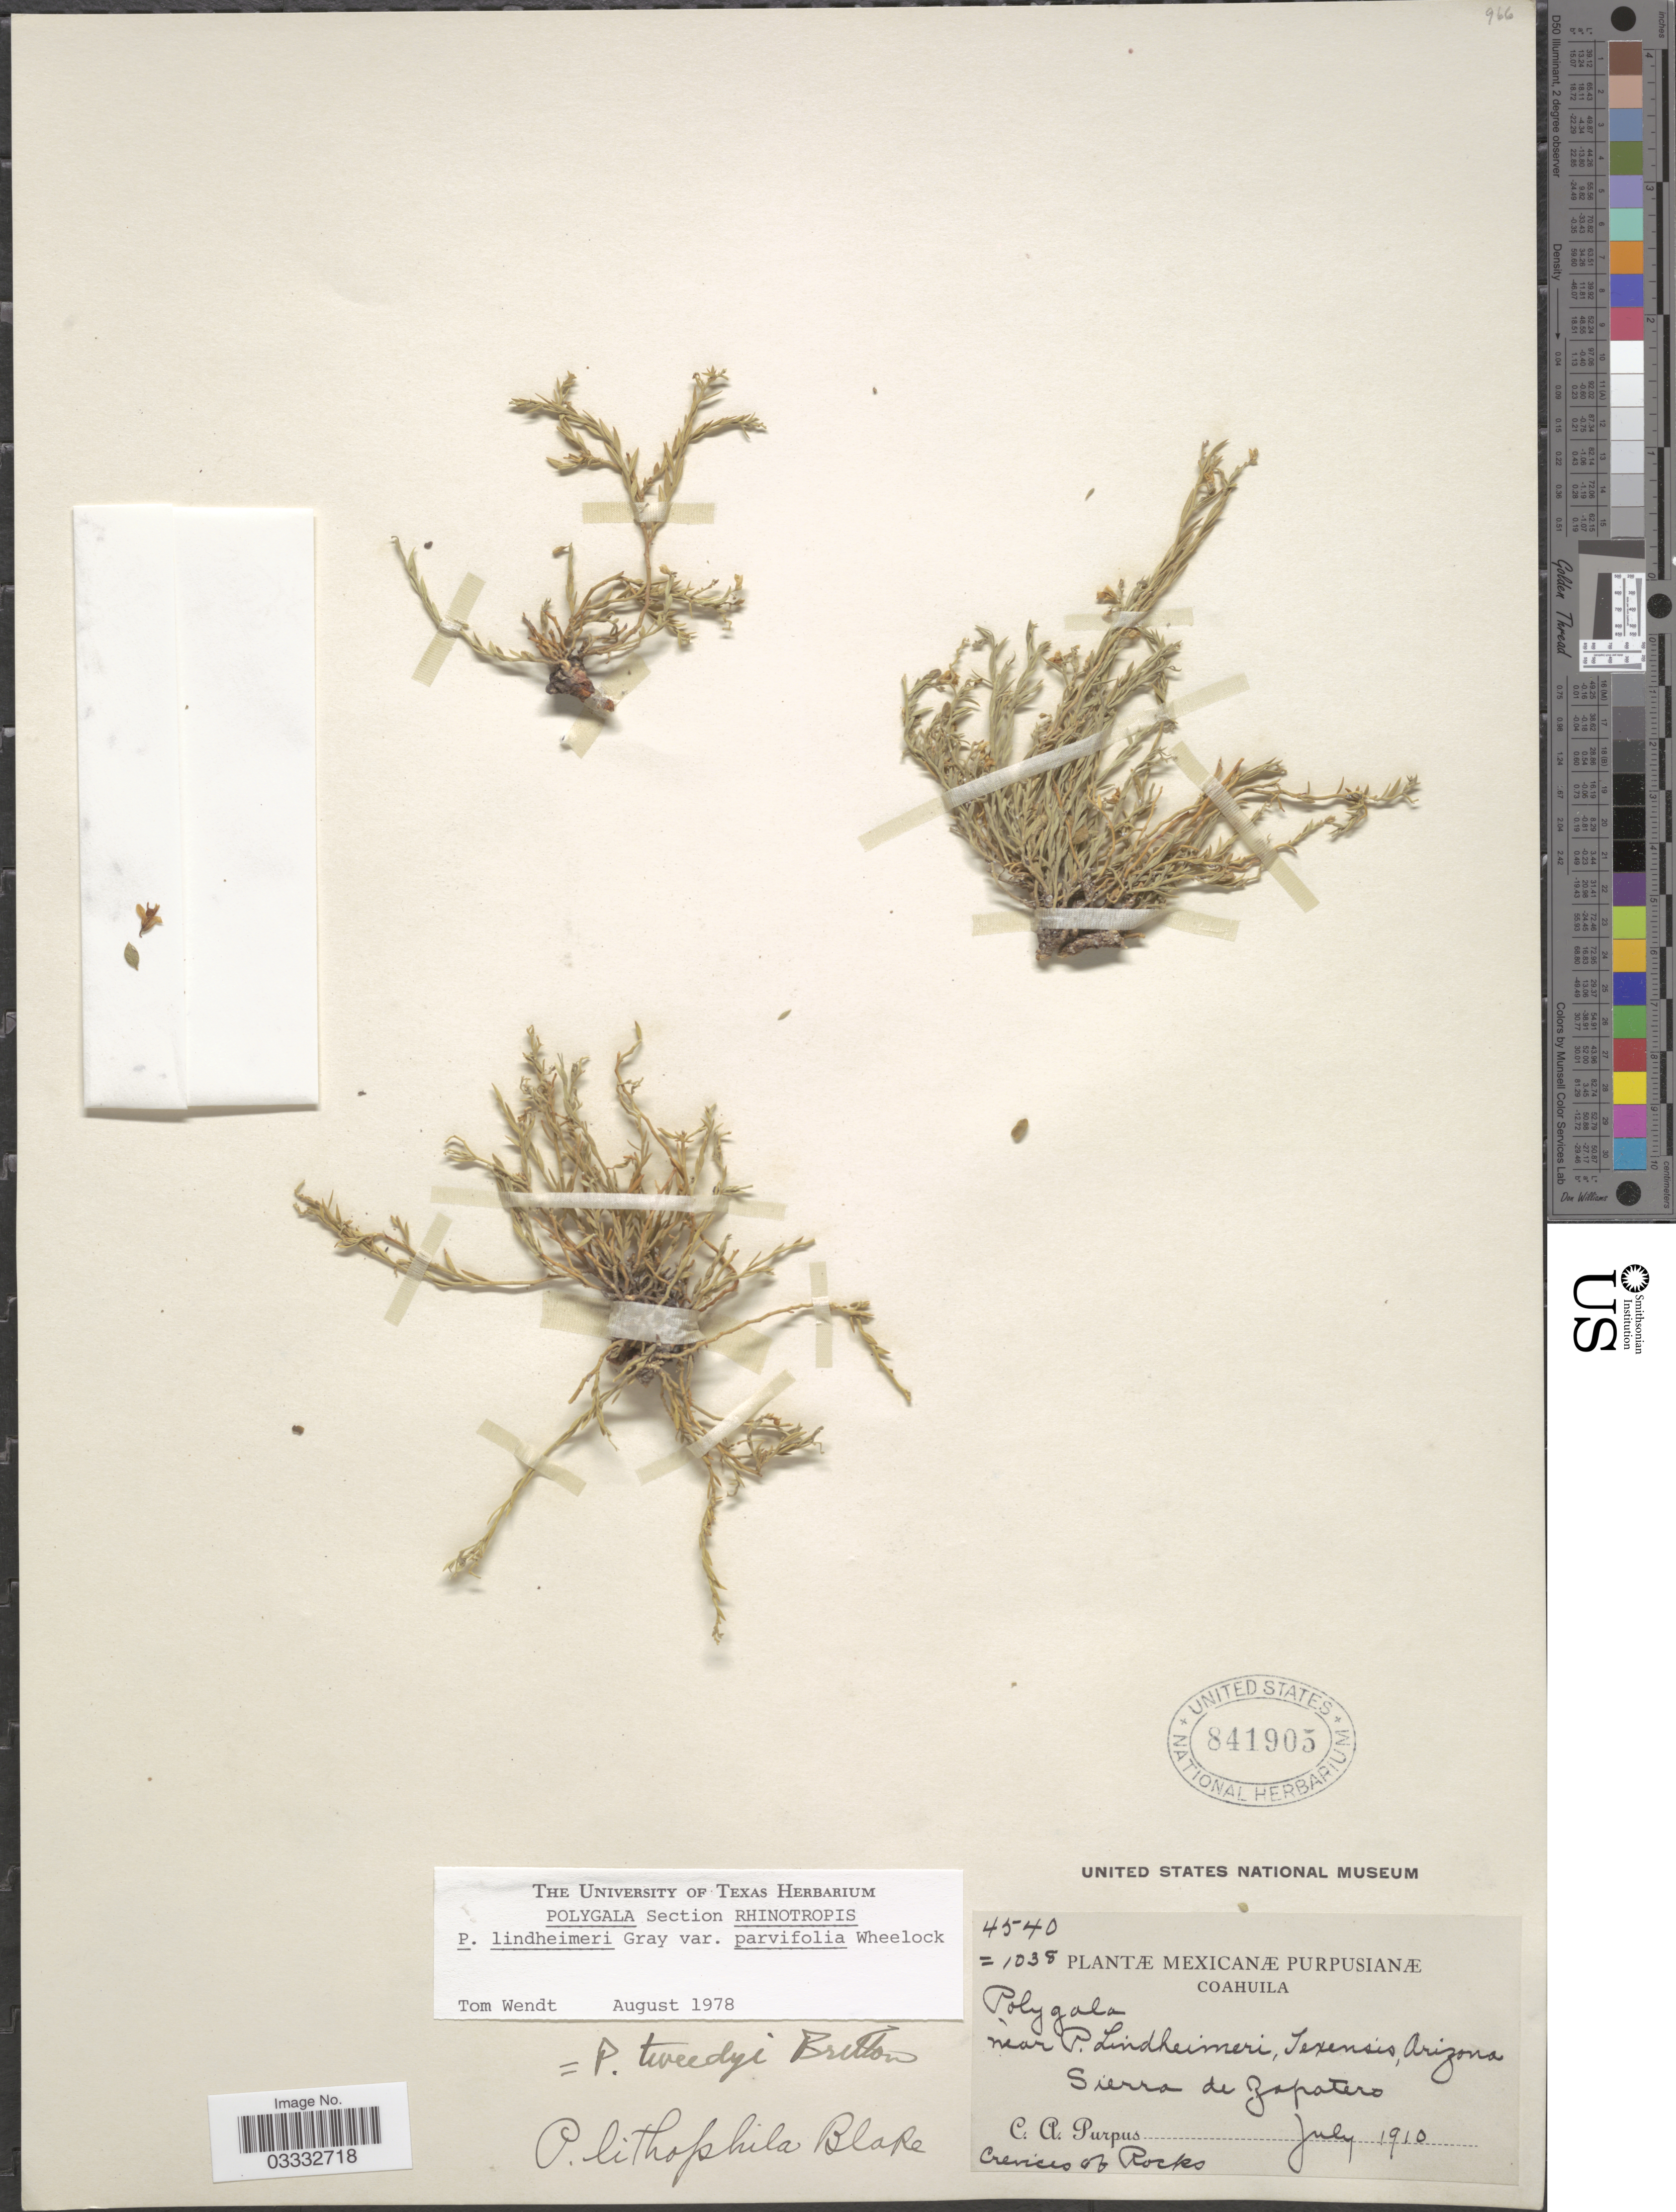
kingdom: Plantae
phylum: Tracheophyta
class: Magnoliopsida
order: Fabales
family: Polygalaceae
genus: Rhinotropis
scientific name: Rhinotropis lindheimeri var. parvifolia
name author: (Wheelock) J.R. Abbott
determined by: Strong, Mark T., (BOT), Smithsonian Institution - National Museum of Natural History (UNITED STATES)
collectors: C. A. Purpus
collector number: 4540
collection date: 1910-07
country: Mexico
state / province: Coahuila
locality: Sierra de Zapatero.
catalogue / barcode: US 841905